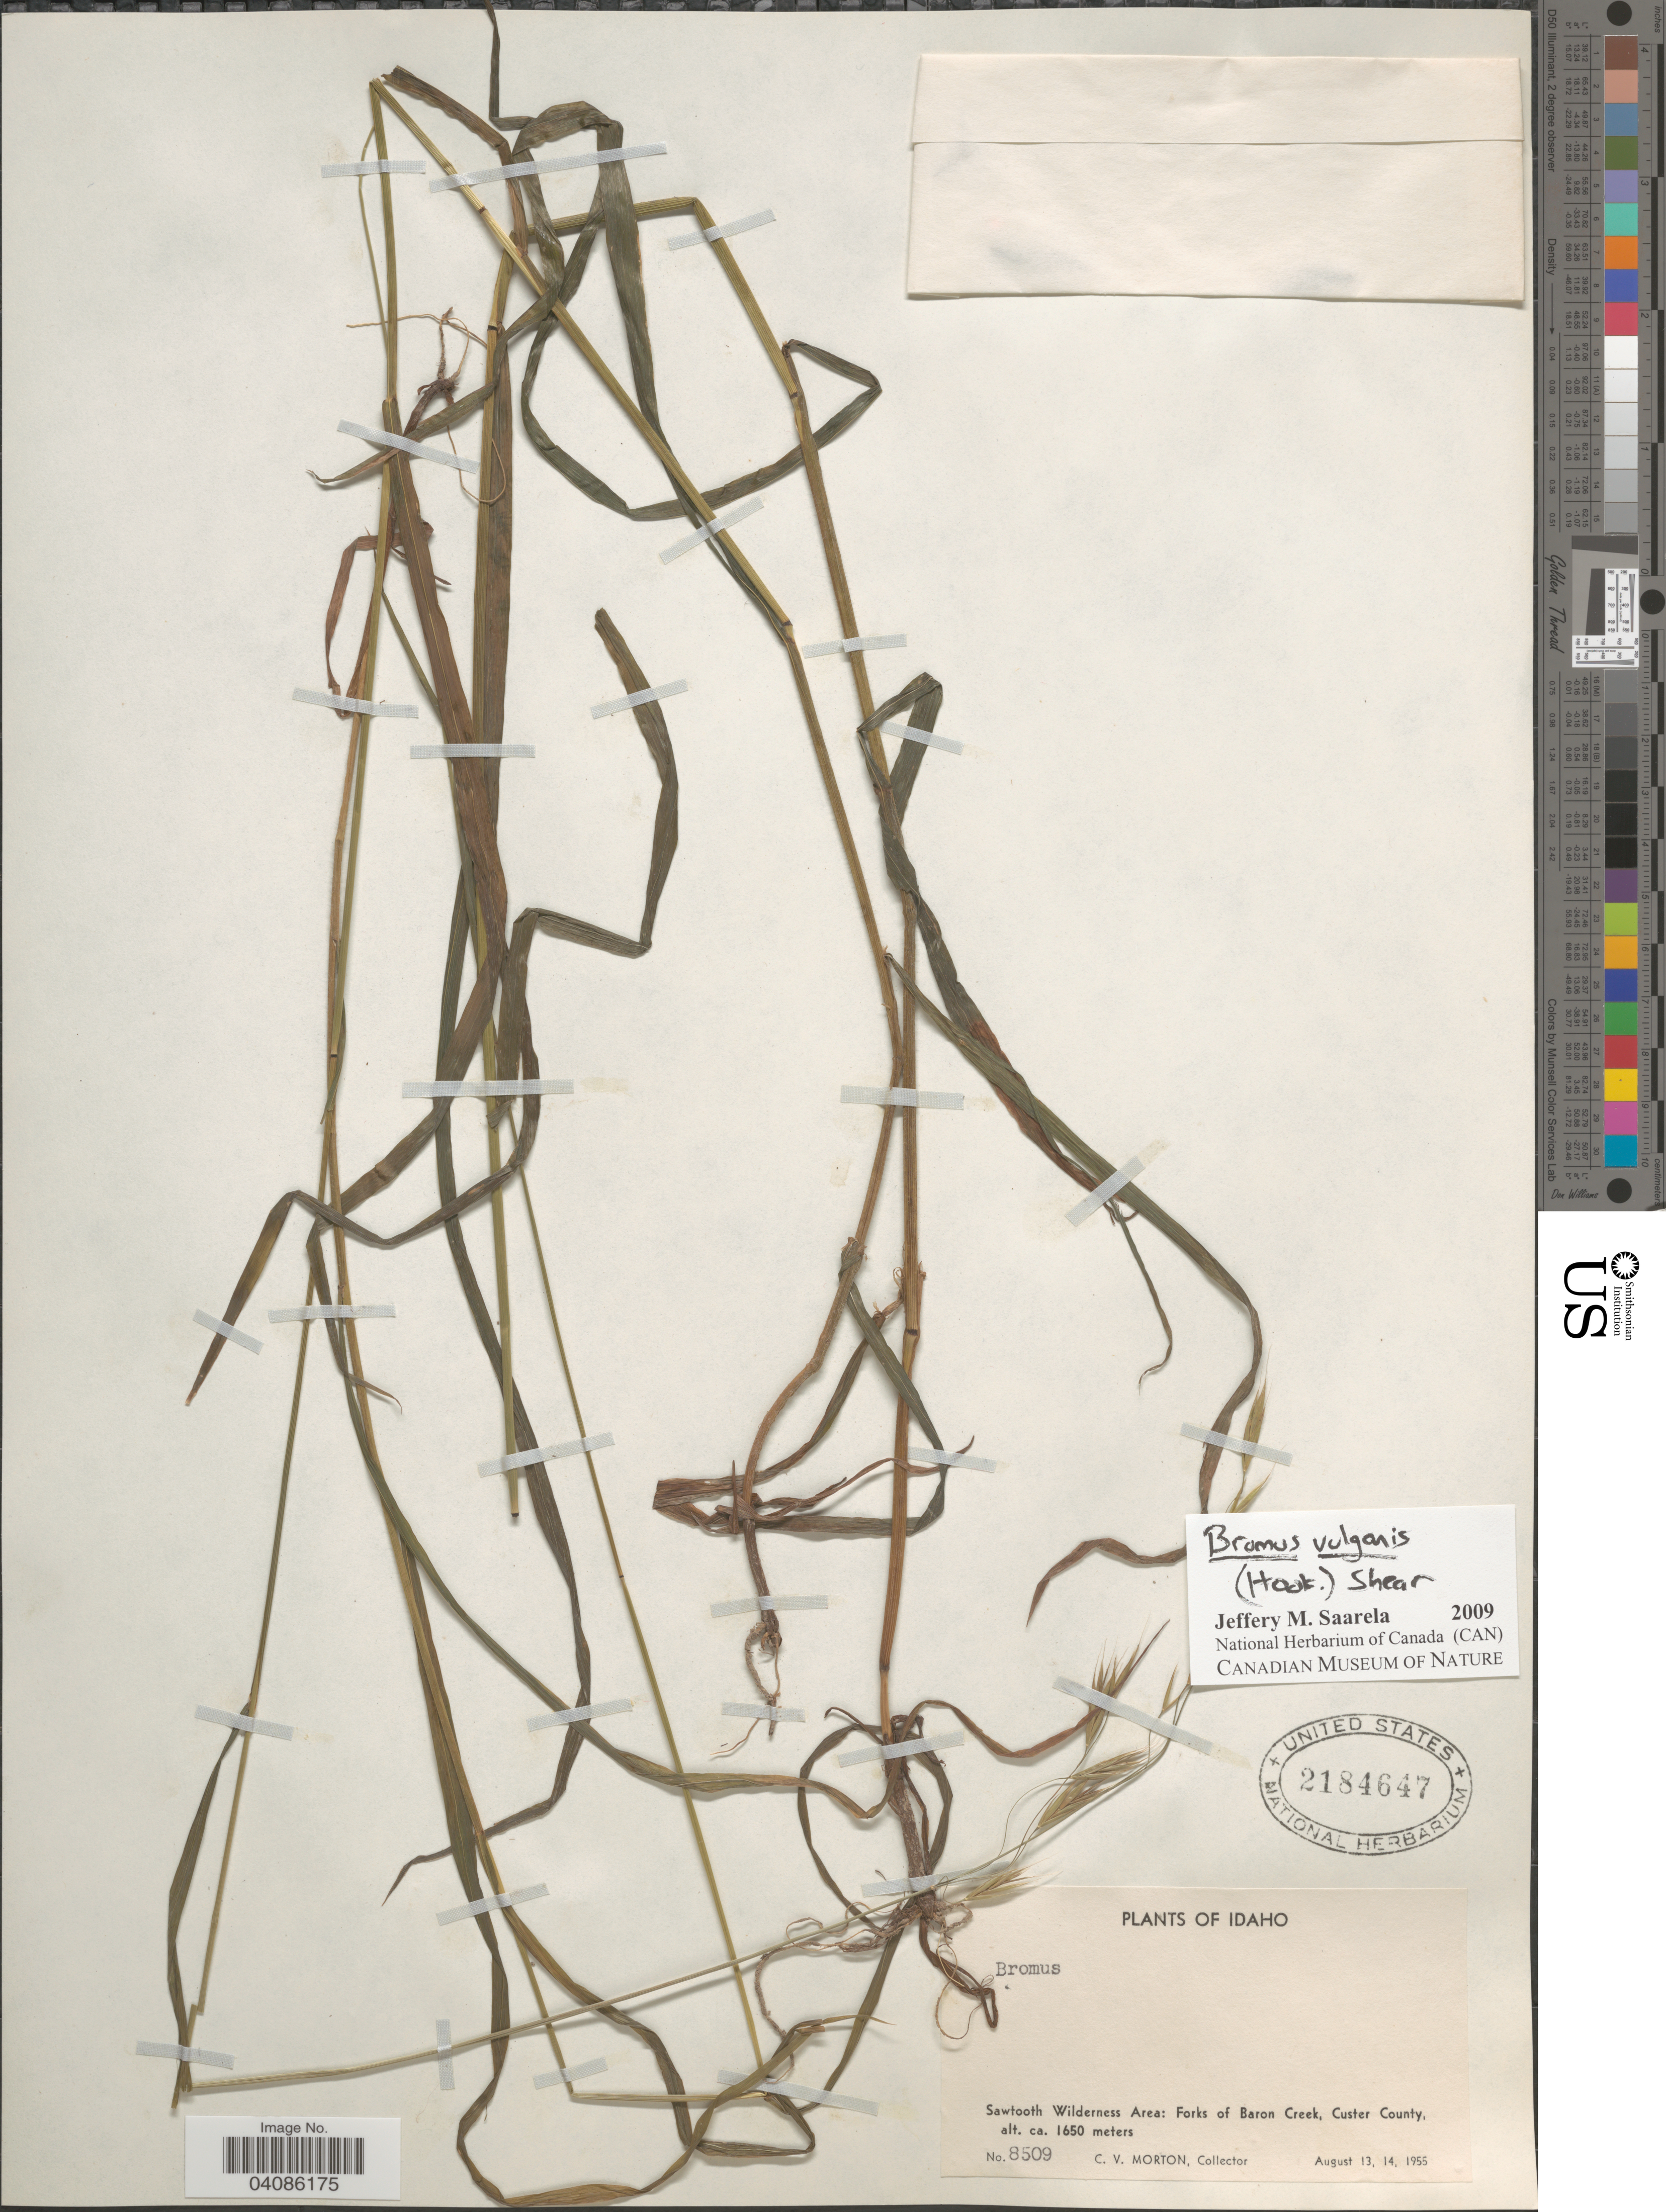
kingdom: Plantae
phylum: Tracheophyta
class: Liliopsida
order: Poales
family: Poaceae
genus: Bromus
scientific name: Bromus texensis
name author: (Shear) Hitchc.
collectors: C. V. Morton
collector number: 8509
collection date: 1955-08-13/1955-08-14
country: United States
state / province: Idaho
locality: Sawtooth Wilderness Area: Forks of Baron Creek, Custer County.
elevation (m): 1650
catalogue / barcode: US 2184647